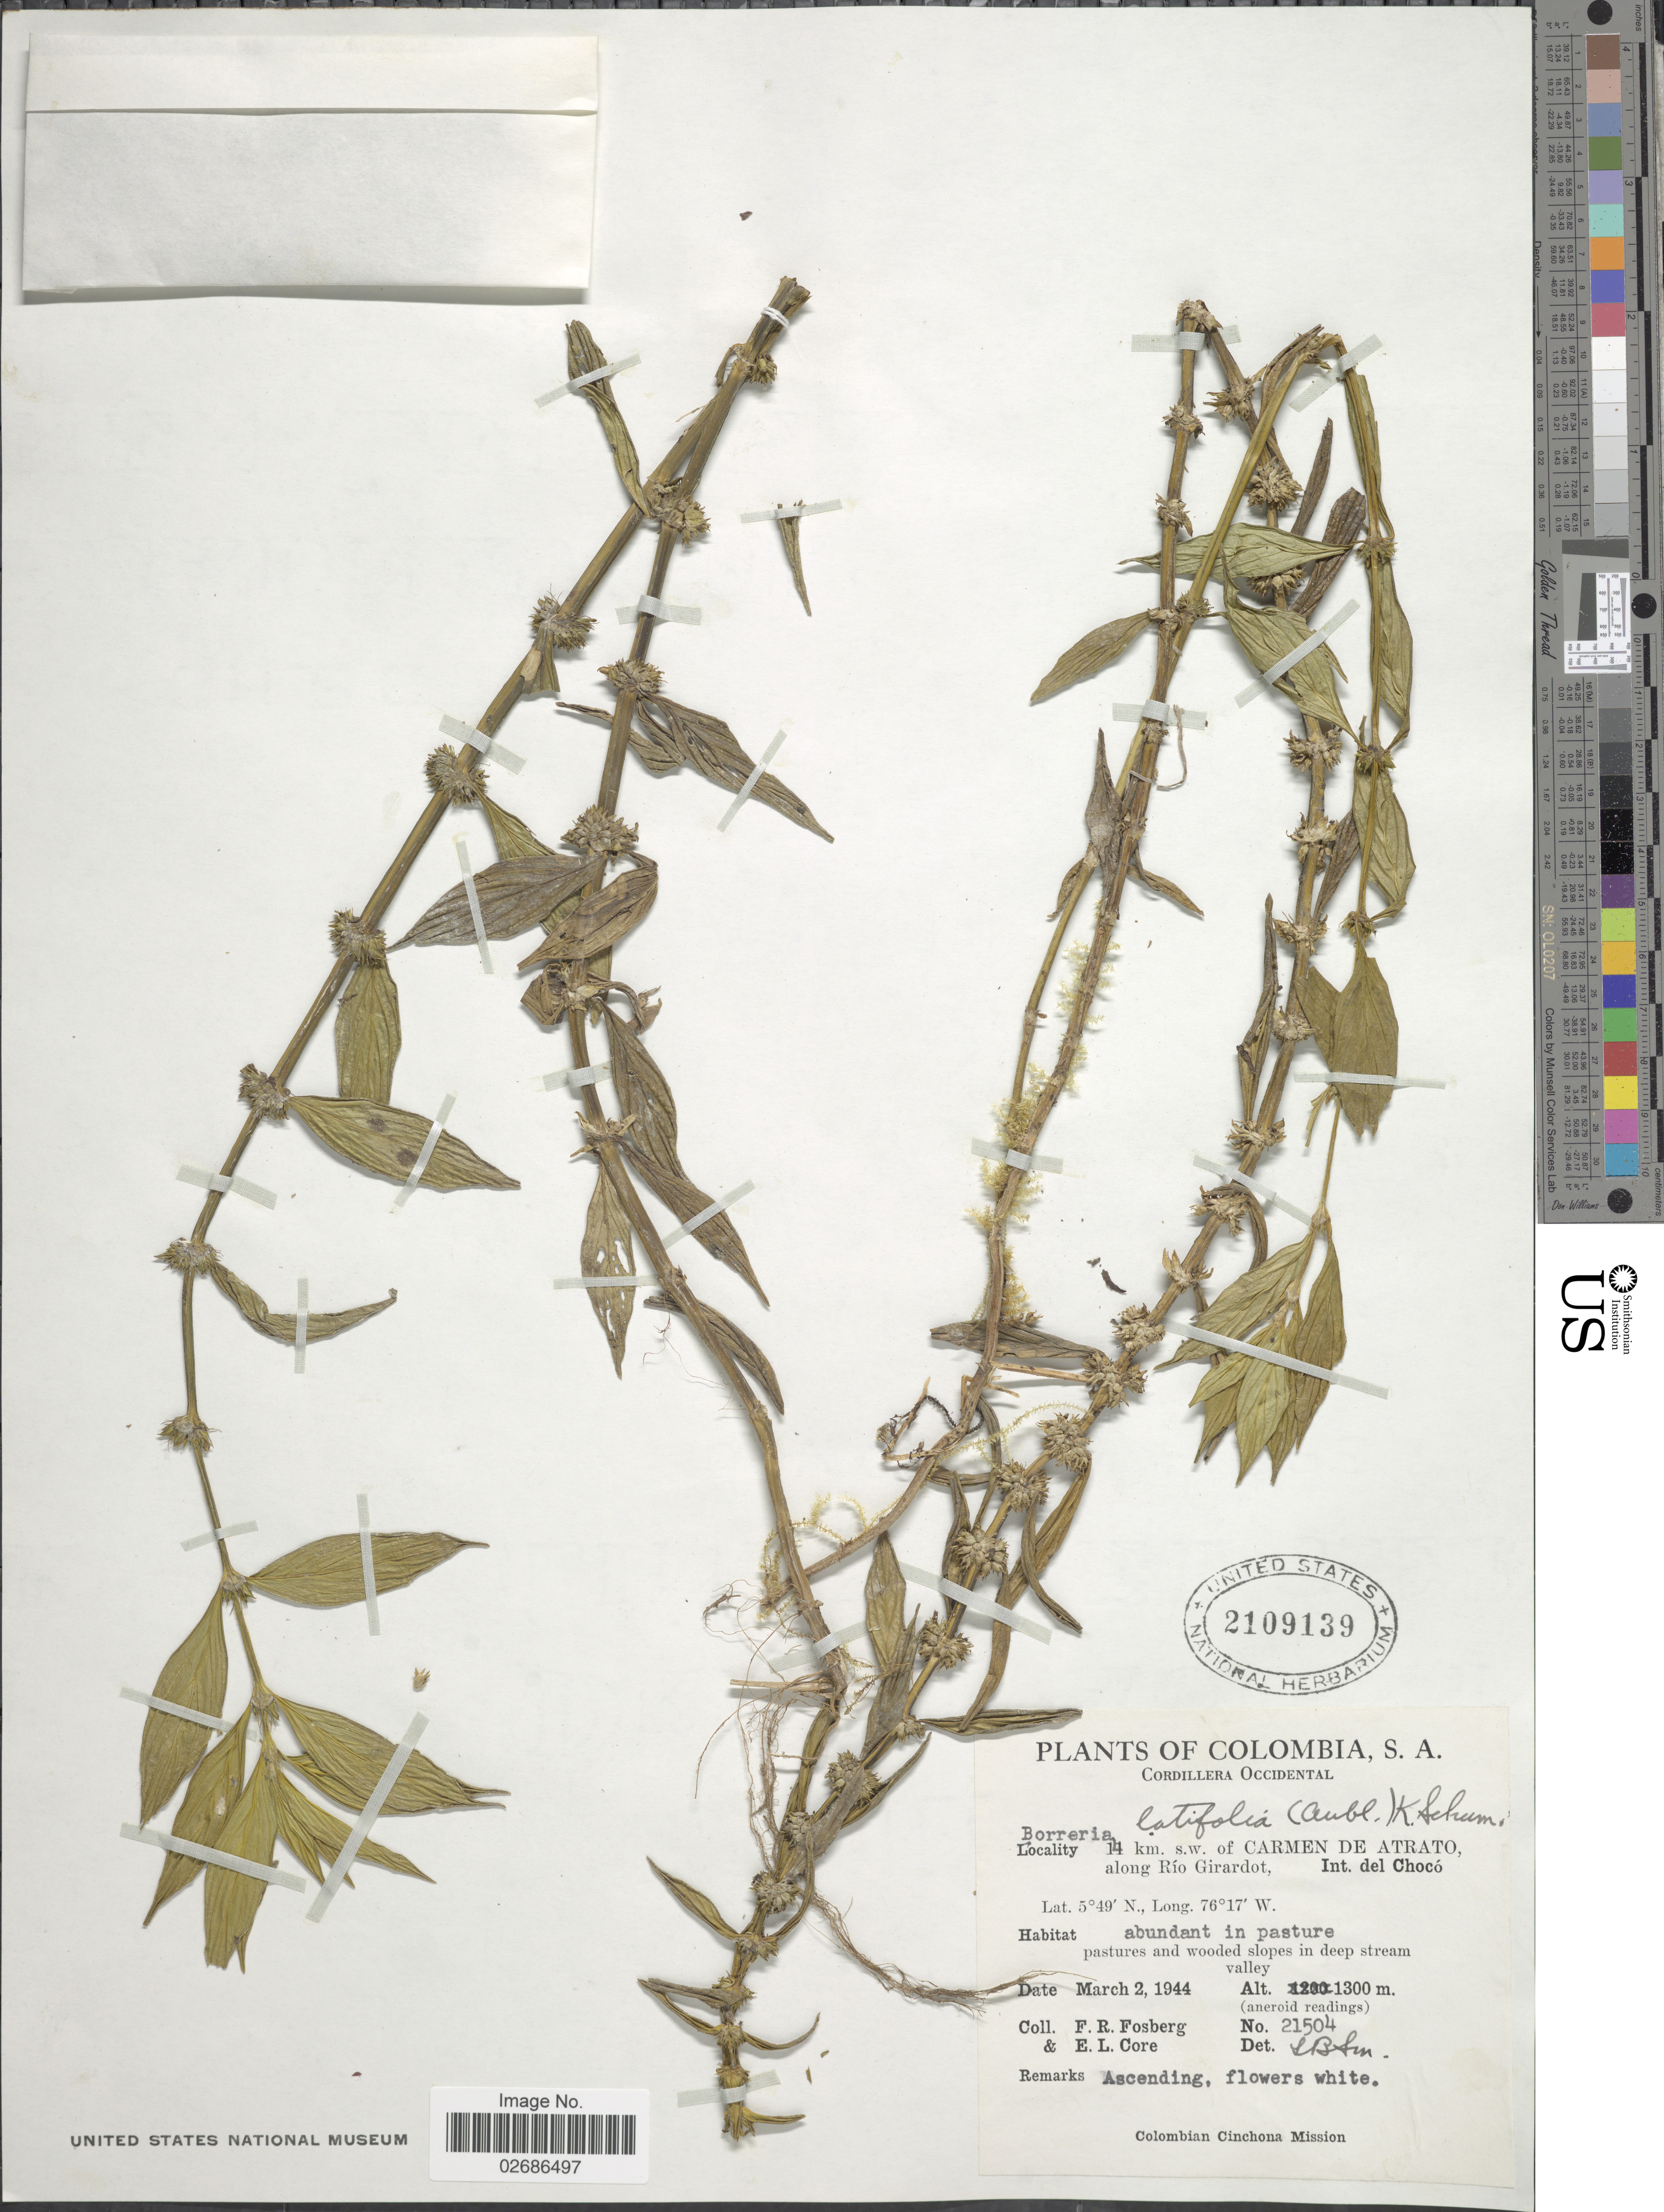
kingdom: Plantae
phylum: Tracheophyta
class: Magnoliopsida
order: Gentianales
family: Rubiaceae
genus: Borreria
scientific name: Borreria latifolia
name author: (Aubl.) K. Schum.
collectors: F. R. Fosberg & E. L. Core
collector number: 21504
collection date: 1944-03-02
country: Colombia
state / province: Chocó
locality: Cordillera Occidental, 14 km. s.w. of Carmen de Atrato, along Rio Girardot, Int. del Choco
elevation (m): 1300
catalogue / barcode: US 2109139